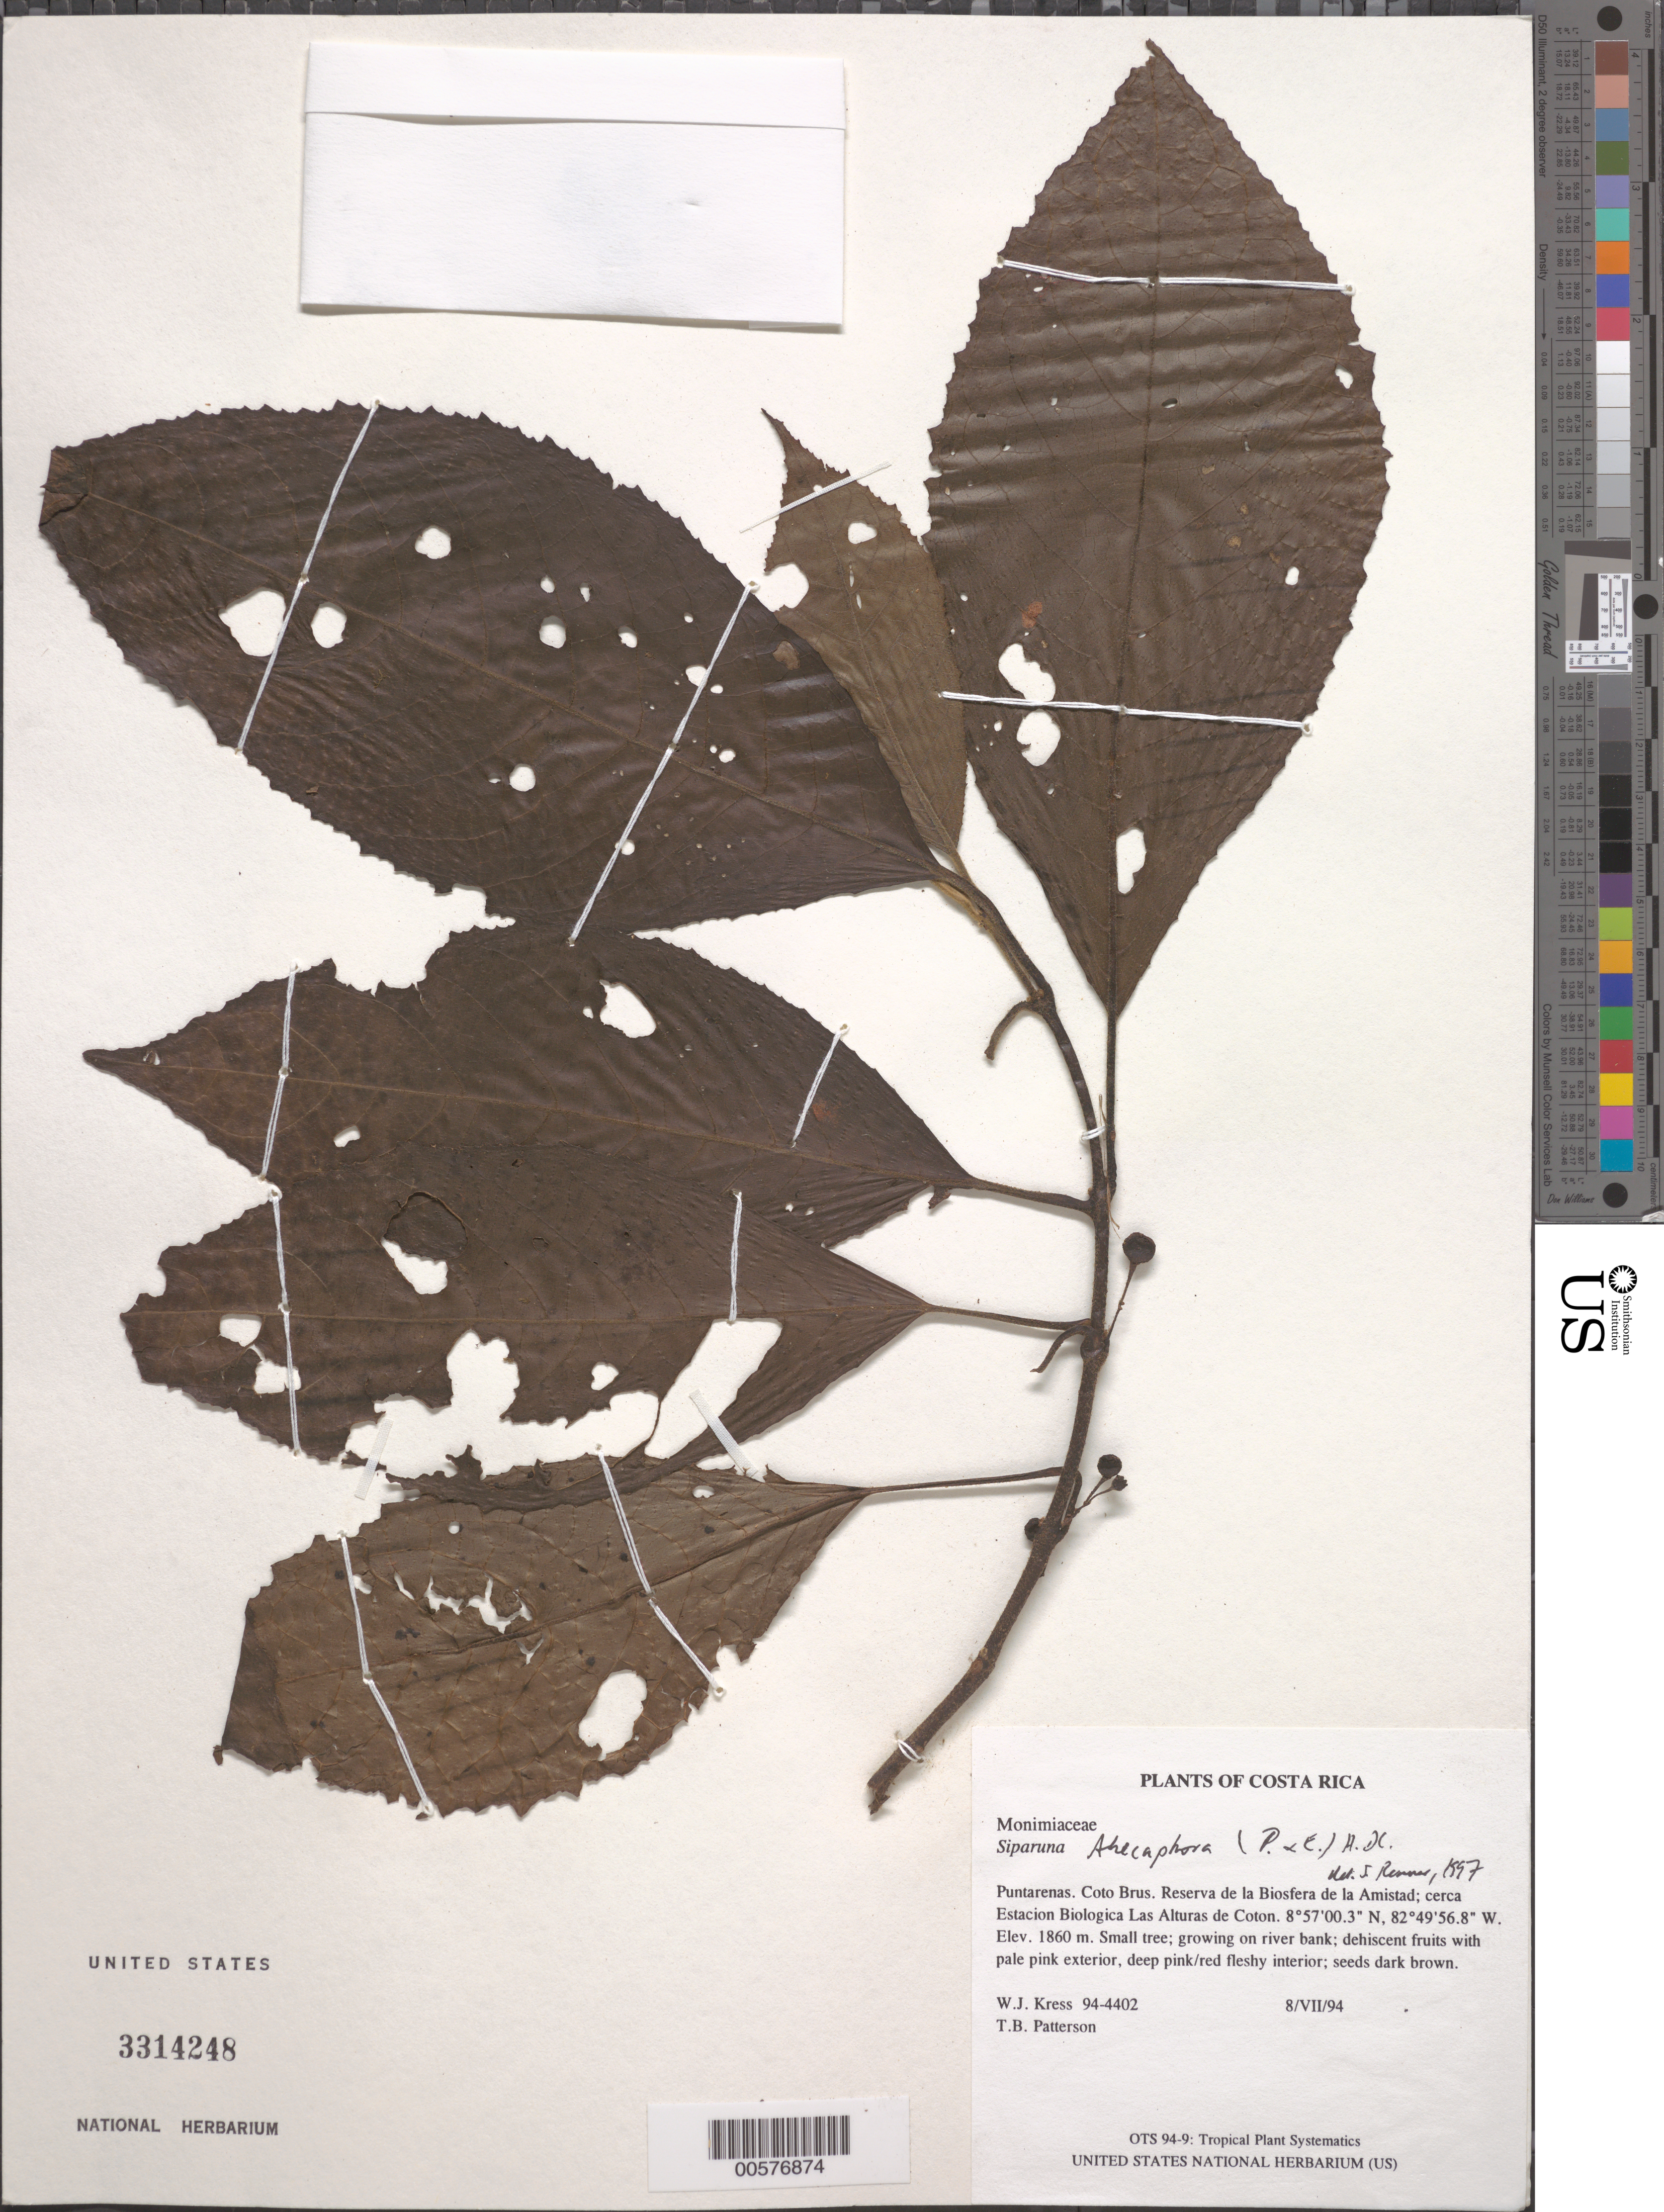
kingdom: Plantae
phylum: Tracheophyta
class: Magnoliopsida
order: Laurales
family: Siparunaceae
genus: Siparuna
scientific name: Siparuna thecaphora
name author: (Poepp. & Endl.) A. DC.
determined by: Renner, S. S.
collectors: W. J. Kress & T. B. Patterson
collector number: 94-4402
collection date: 1994-07-08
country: Costa Rica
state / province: Puntarenas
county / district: Coto Brus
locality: Reserva de la Biosfera de la Amistad; cerca Estacion Biologica Las Alturas de Coton.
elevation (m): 1860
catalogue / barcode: US 3314248